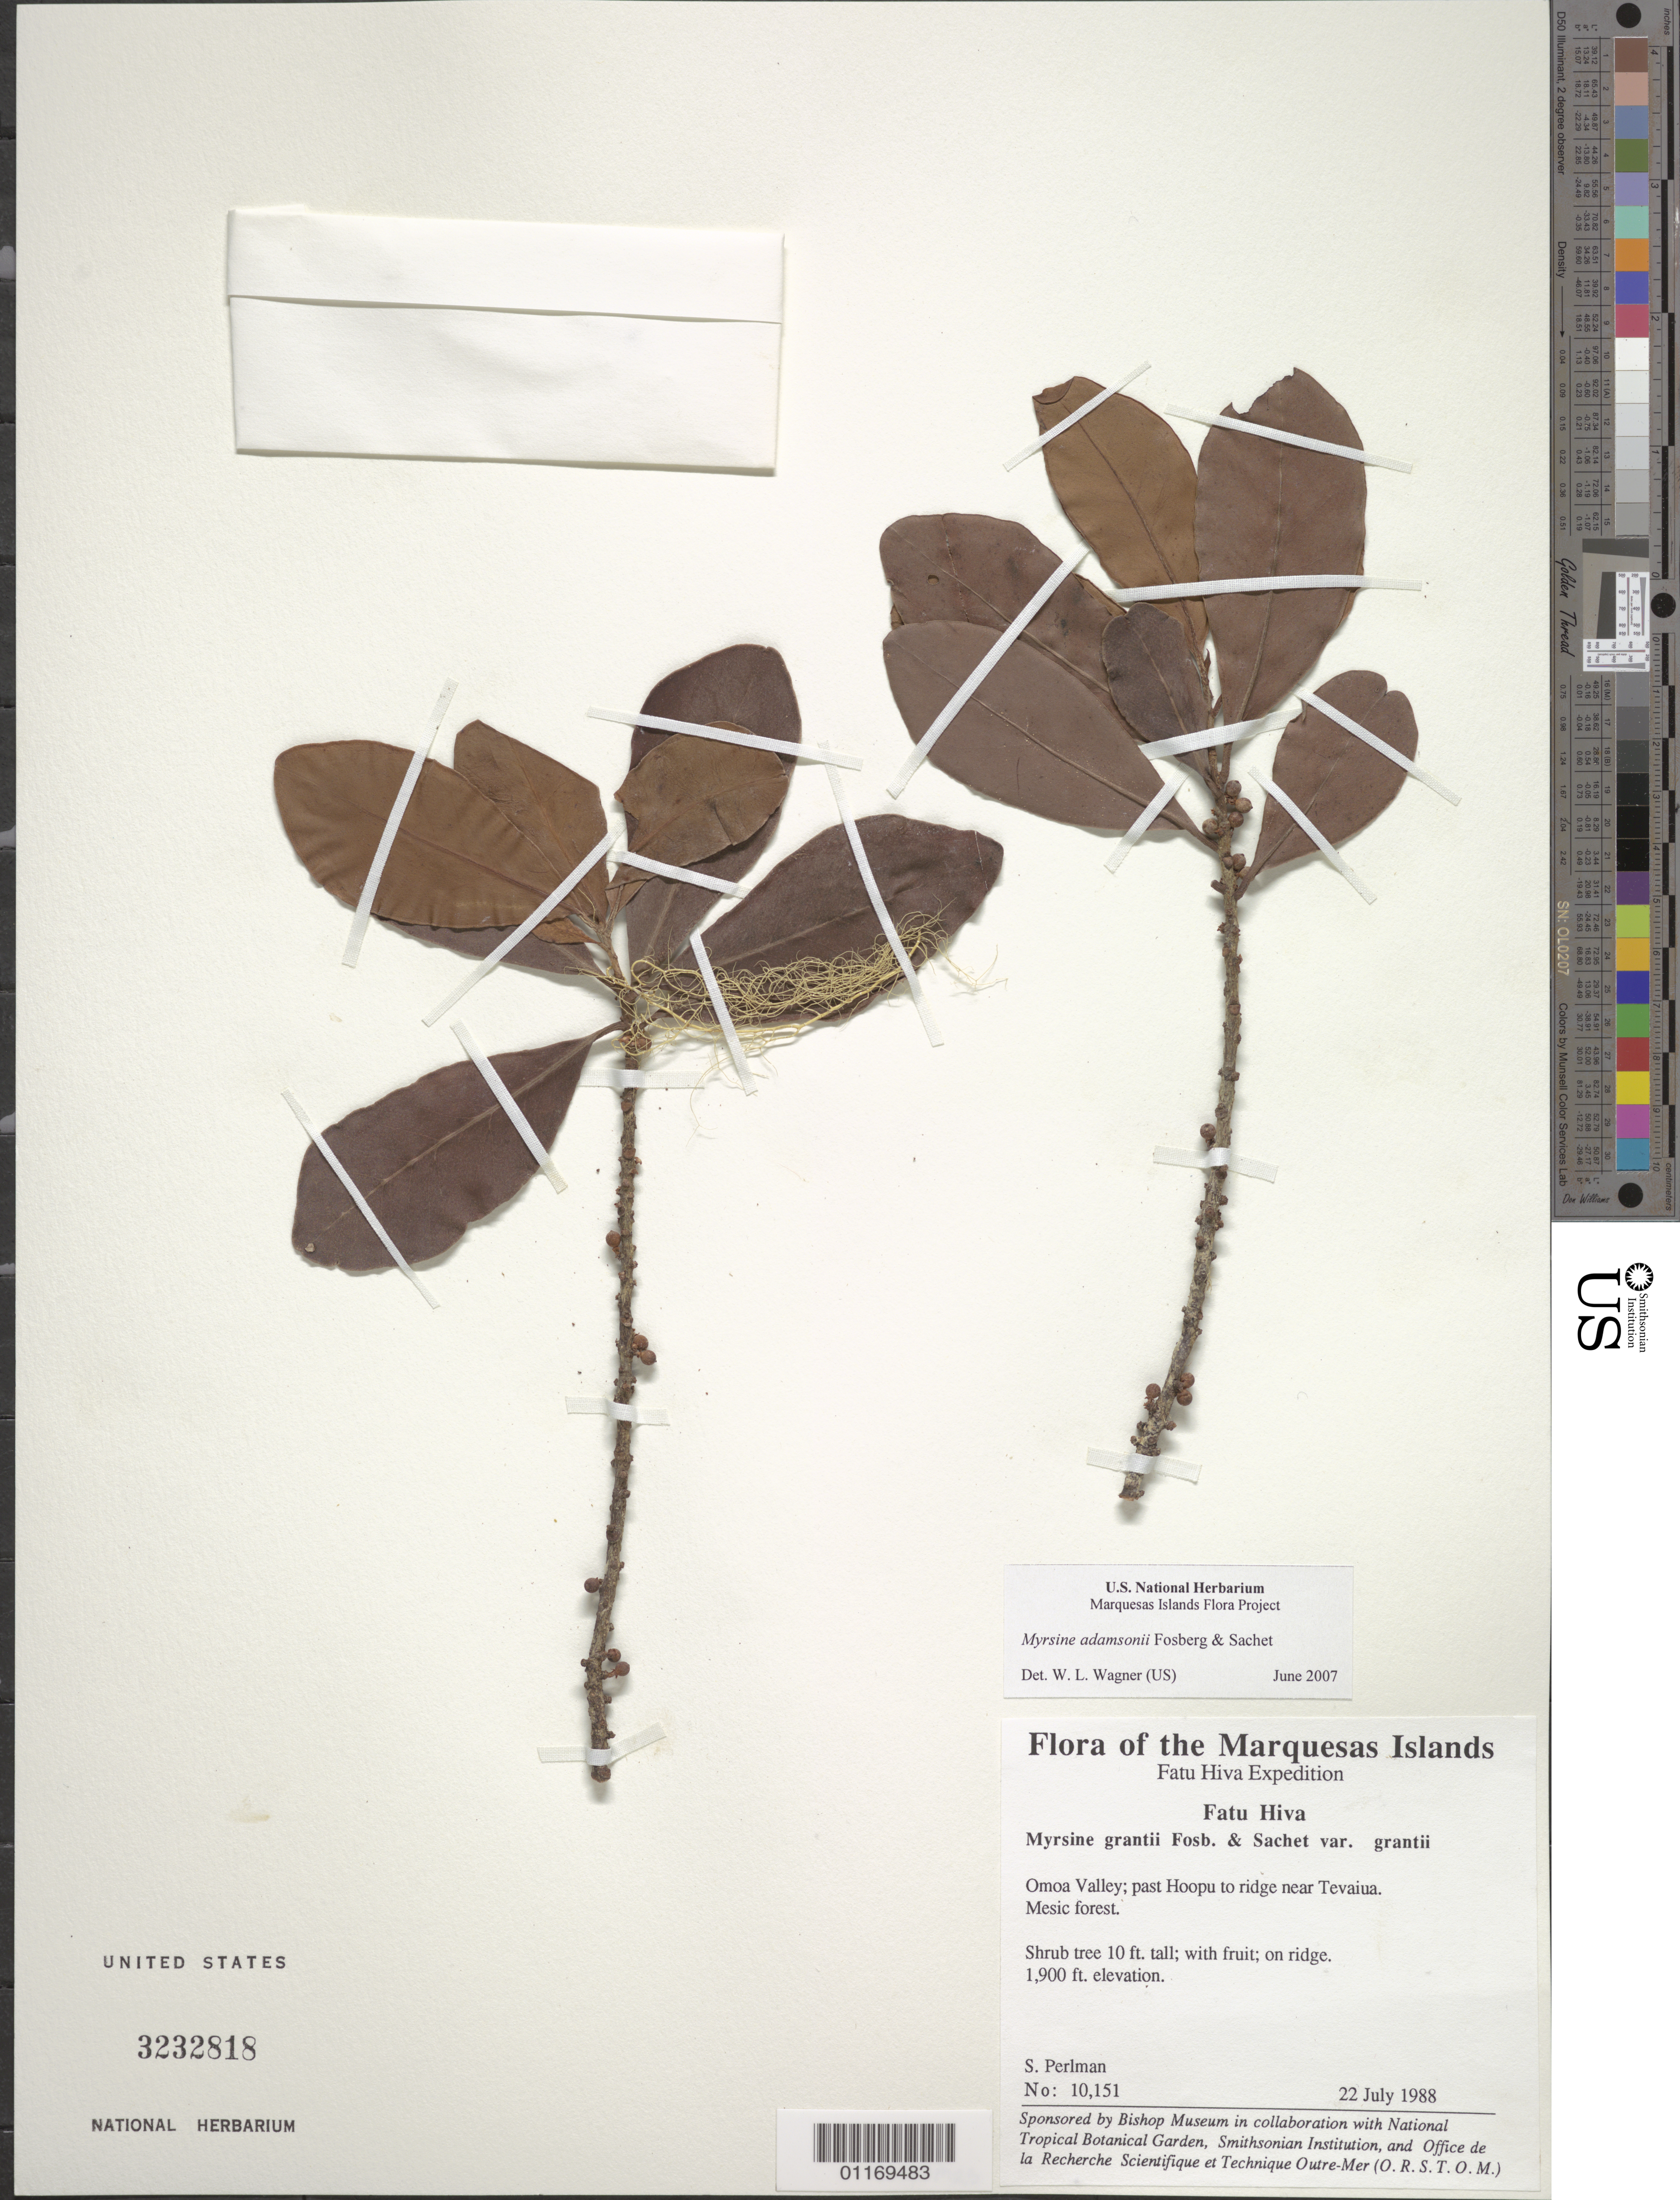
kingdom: Plantae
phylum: Tracheophyta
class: Magnoliopsida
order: Ericales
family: Primulaceae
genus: Myrsine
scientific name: Myrsine adamsonii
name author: Fosberg & Sachet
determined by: Wagner, W. L., (BOT), Smithsonian Institution - National Museum of Natural History (UNITED STATES)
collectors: S. P. Perlman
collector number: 10151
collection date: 1988-07-22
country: French Polynesia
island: Fatu Hiva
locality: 'Omo'a Valley, past Hoopu to ridge near Tevaiua, on ridge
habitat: Mesic forest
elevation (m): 579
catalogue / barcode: US 3232818